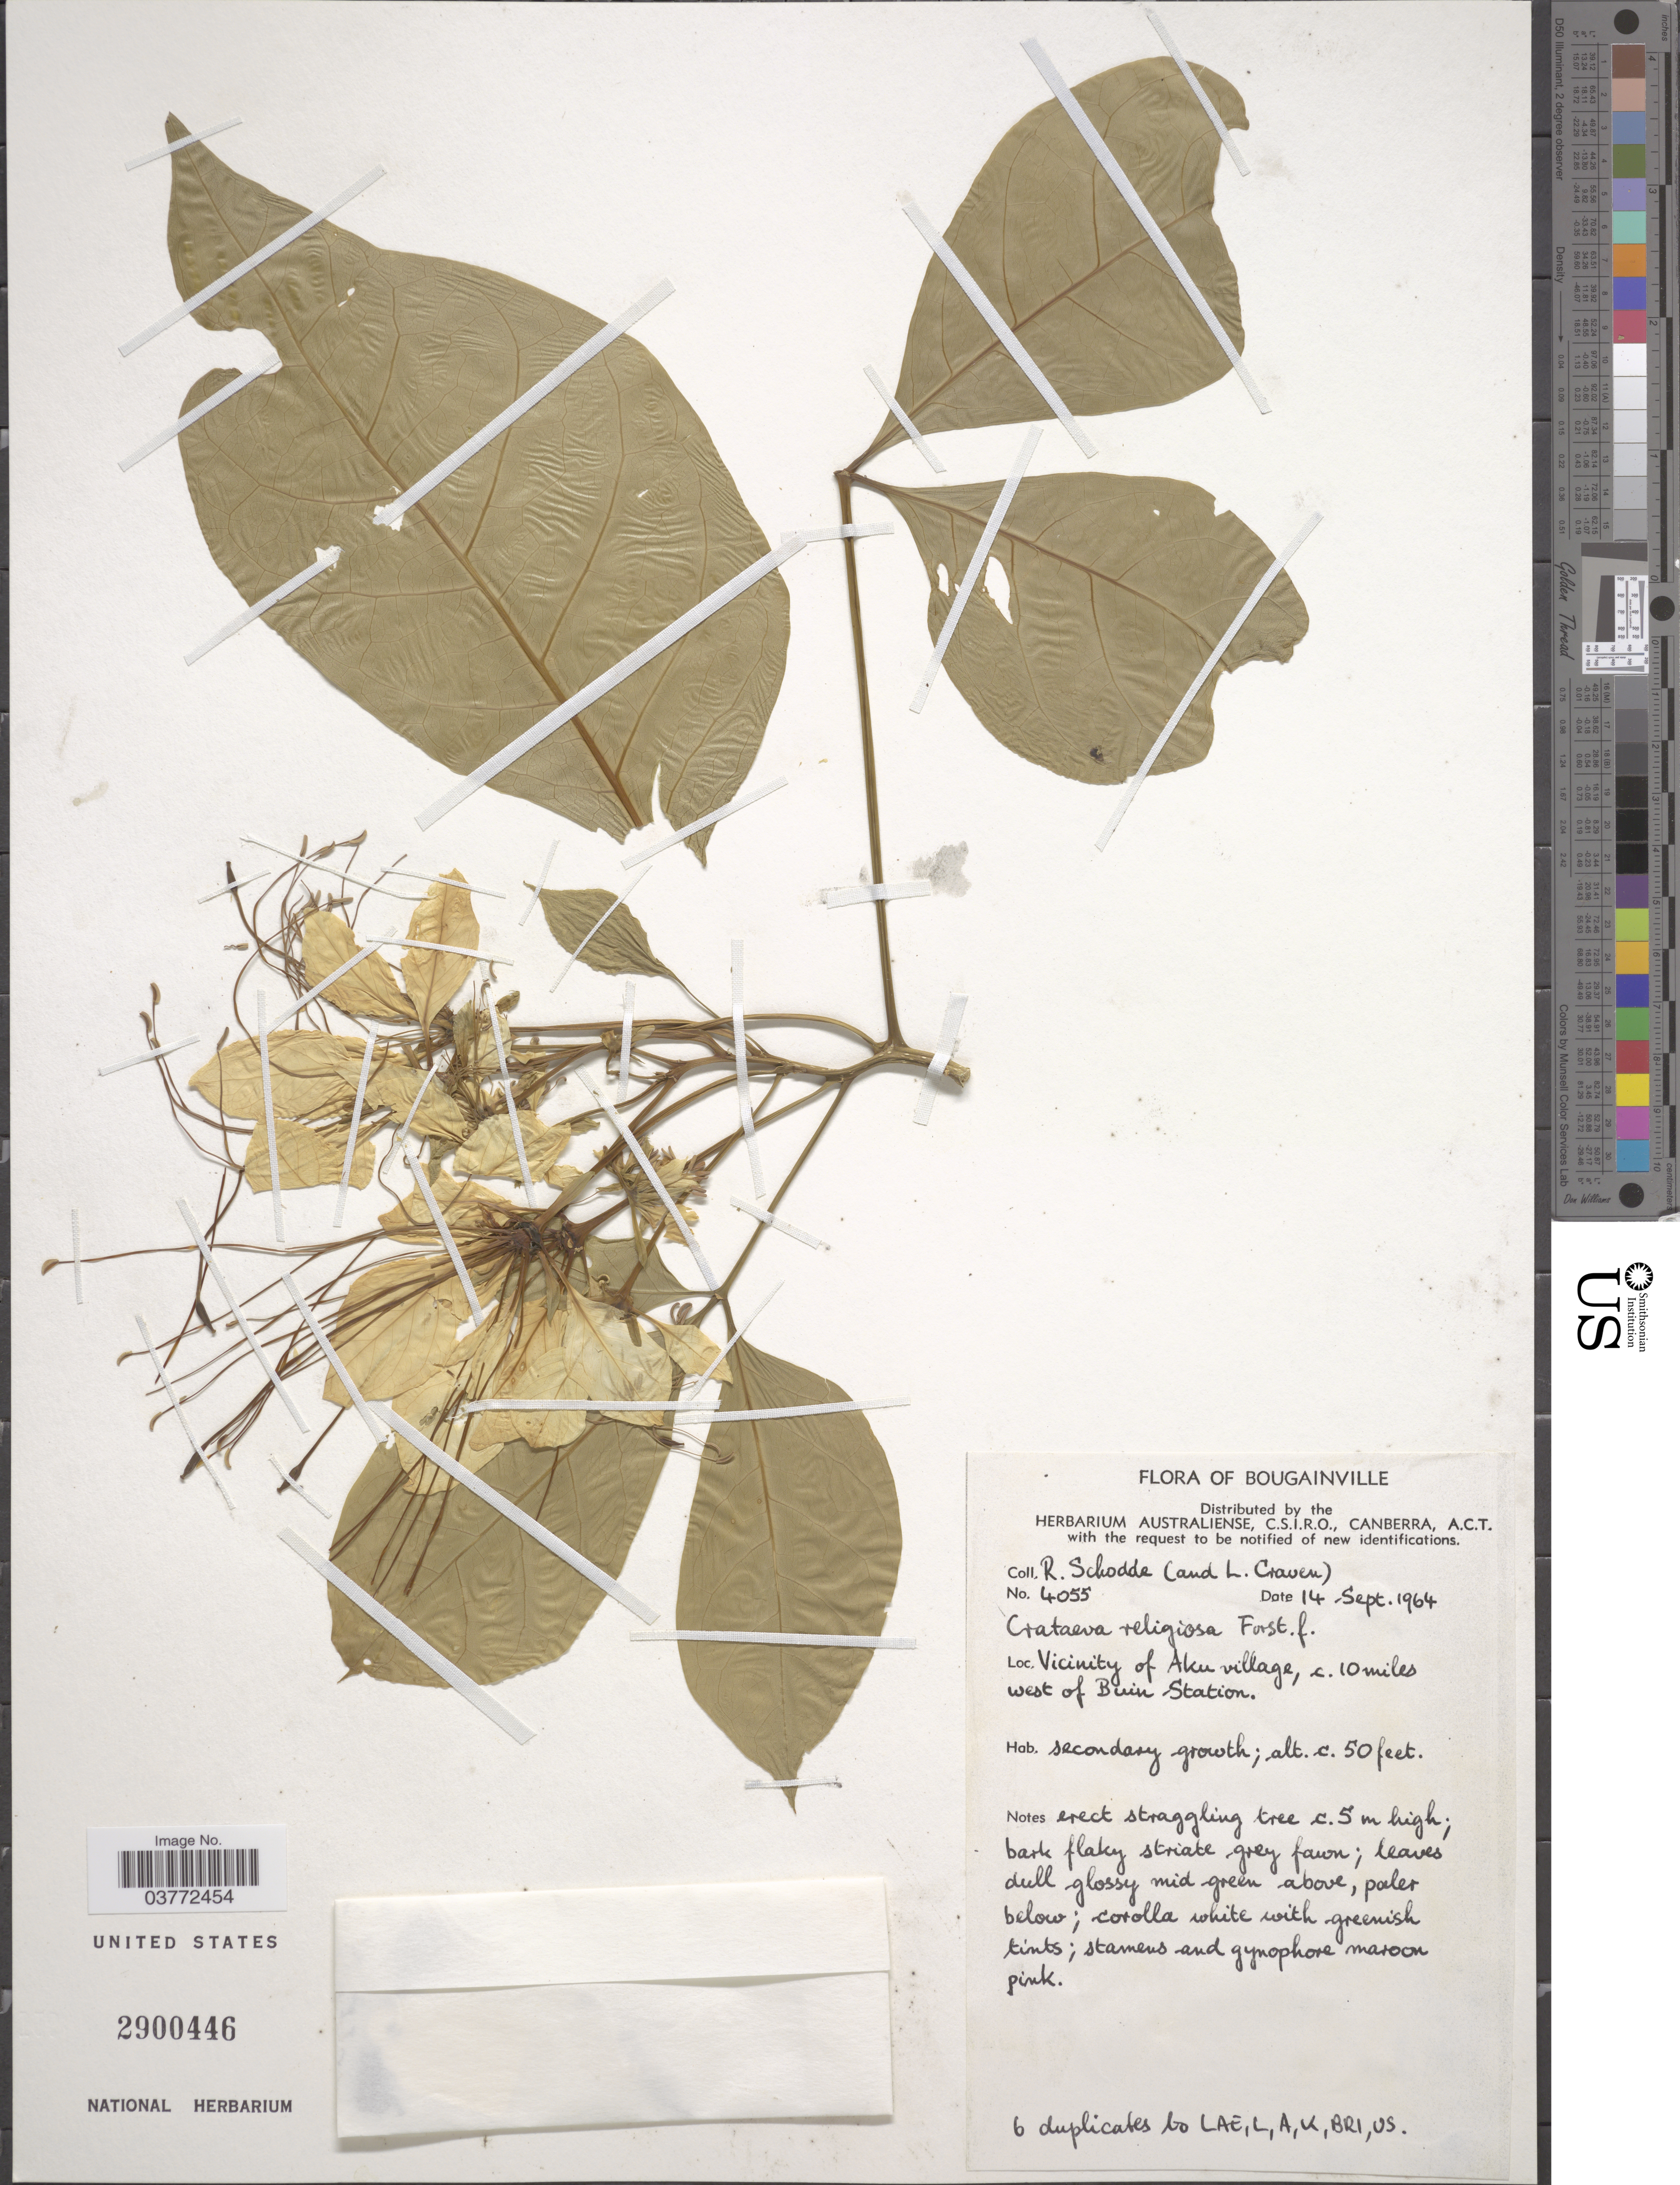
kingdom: Plantae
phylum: Tracheophyta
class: Magnoliopsida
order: Brassicales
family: Capparaceae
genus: Crateva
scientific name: Crateva religiosa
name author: G. Forst.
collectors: R. Schodde & L. Craven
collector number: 4055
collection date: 1964-09-14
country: Papua New Guinea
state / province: Bougainville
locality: Vicinity of Aku village, c. 10 miles west of Buin Station.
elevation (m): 15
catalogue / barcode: US 2900446